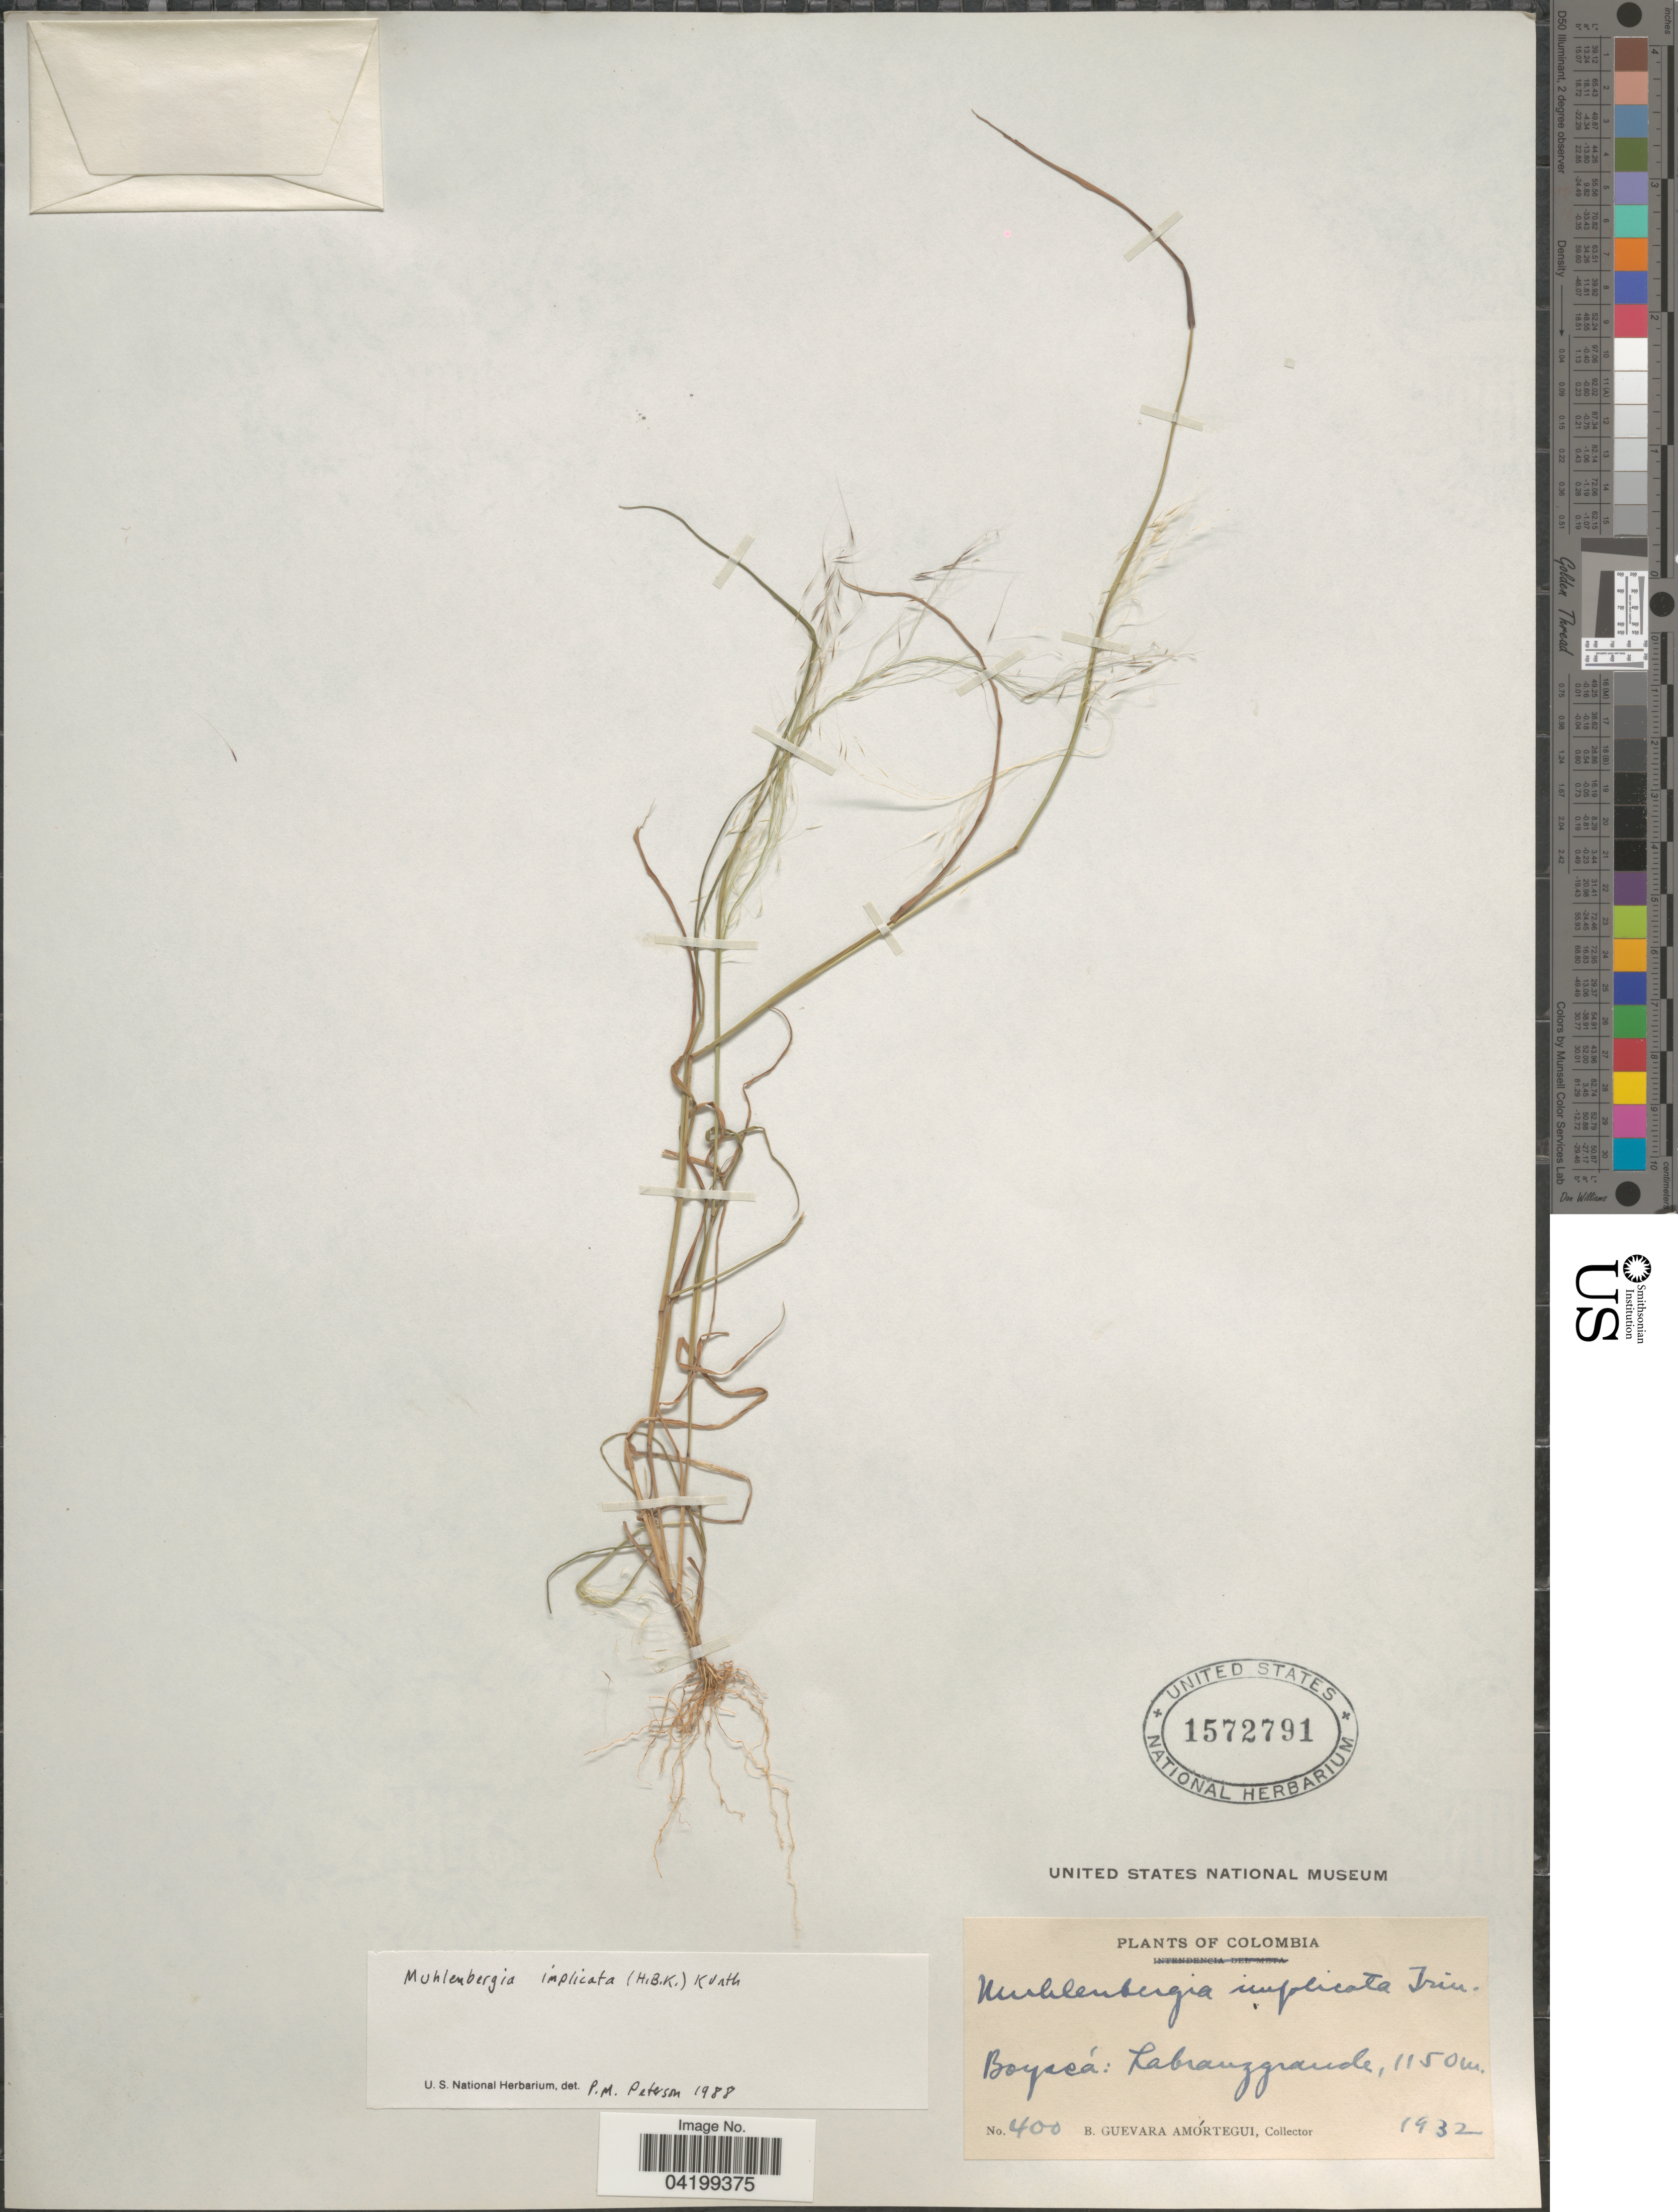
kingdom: Plantae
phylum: Tracheophyta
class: Liliopsida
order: Poales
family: Poaceae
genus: Muhlenbergia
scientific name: Muhlenbergia implicata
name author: (Kunth) Trin.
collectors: B. Guevara Amortegui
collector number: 400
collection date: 1932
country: Colombia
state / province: Boyacá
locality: Labranzgrande.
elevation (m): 1150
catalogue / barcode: US 1572791